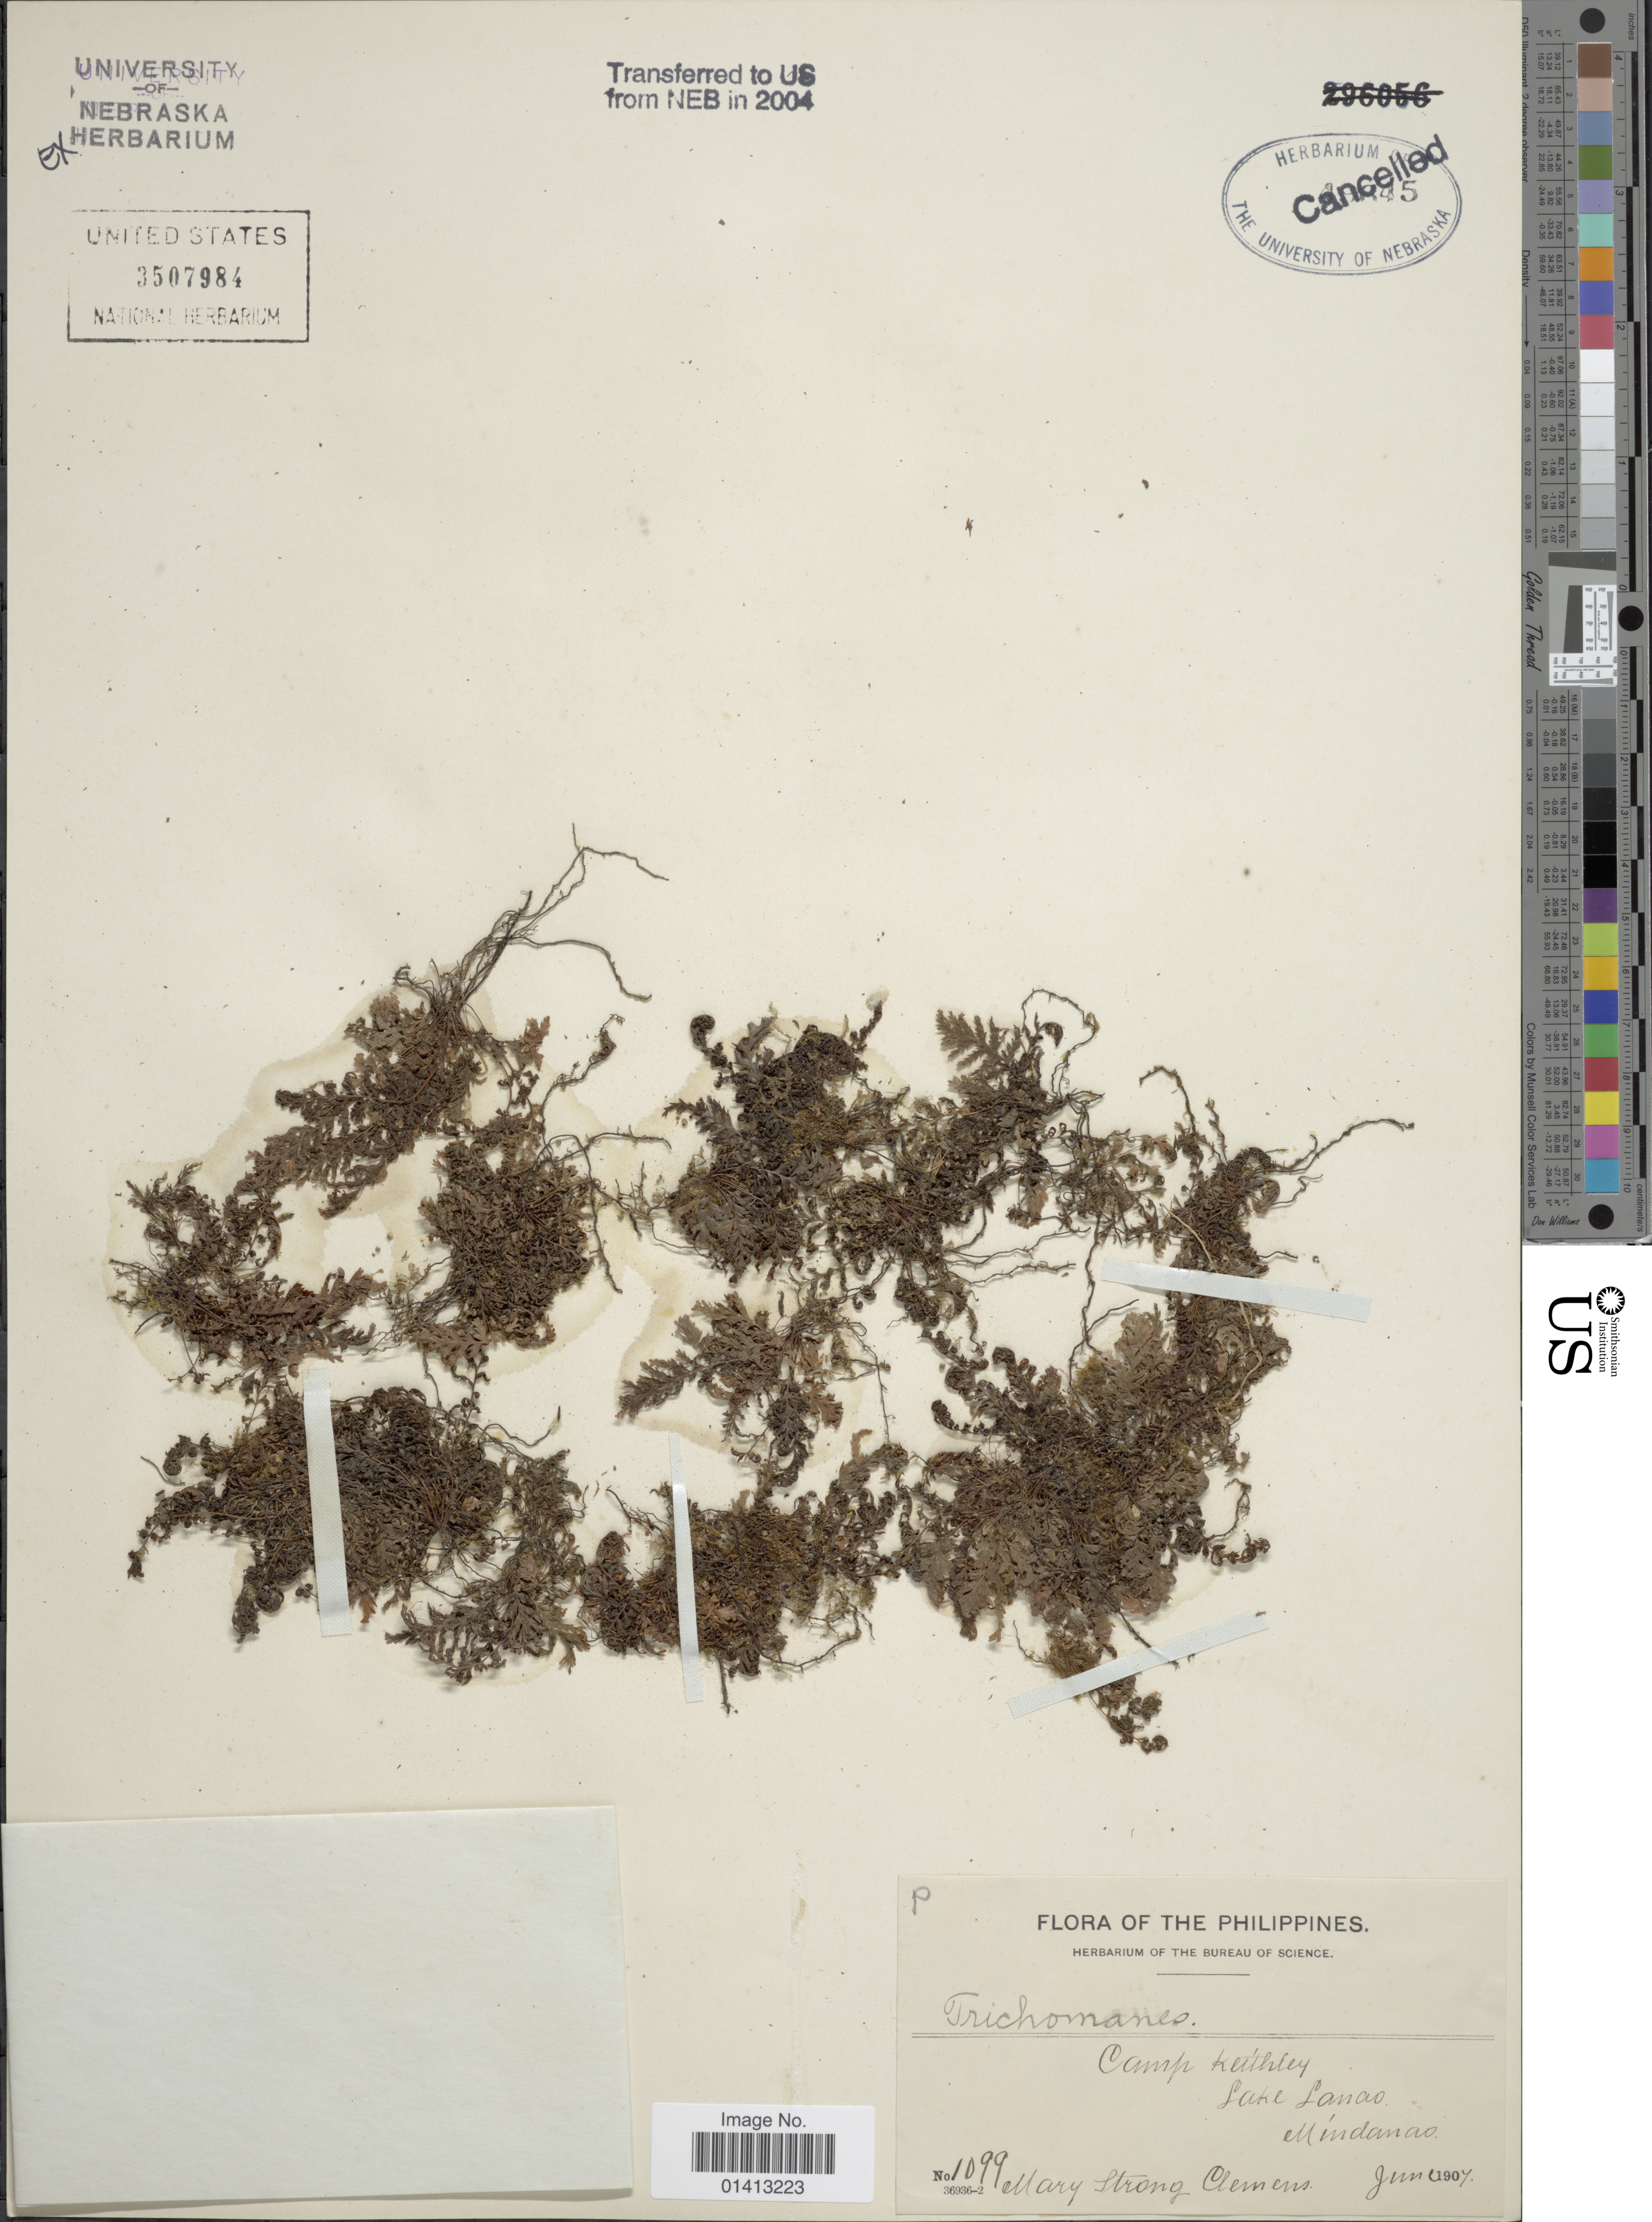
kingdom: Plantae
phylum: Tracheophyta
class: Polypodiopsida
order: Hymenophyllales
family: Hymenophyllaceae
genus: Crepidomanes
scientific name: Crepidomanes sp.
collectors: M. S. Clemens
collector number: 1099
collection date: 1907-06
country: Philippines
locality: Camp Keithley, Lake Lanao, Mindanao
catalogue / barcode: US 3507984